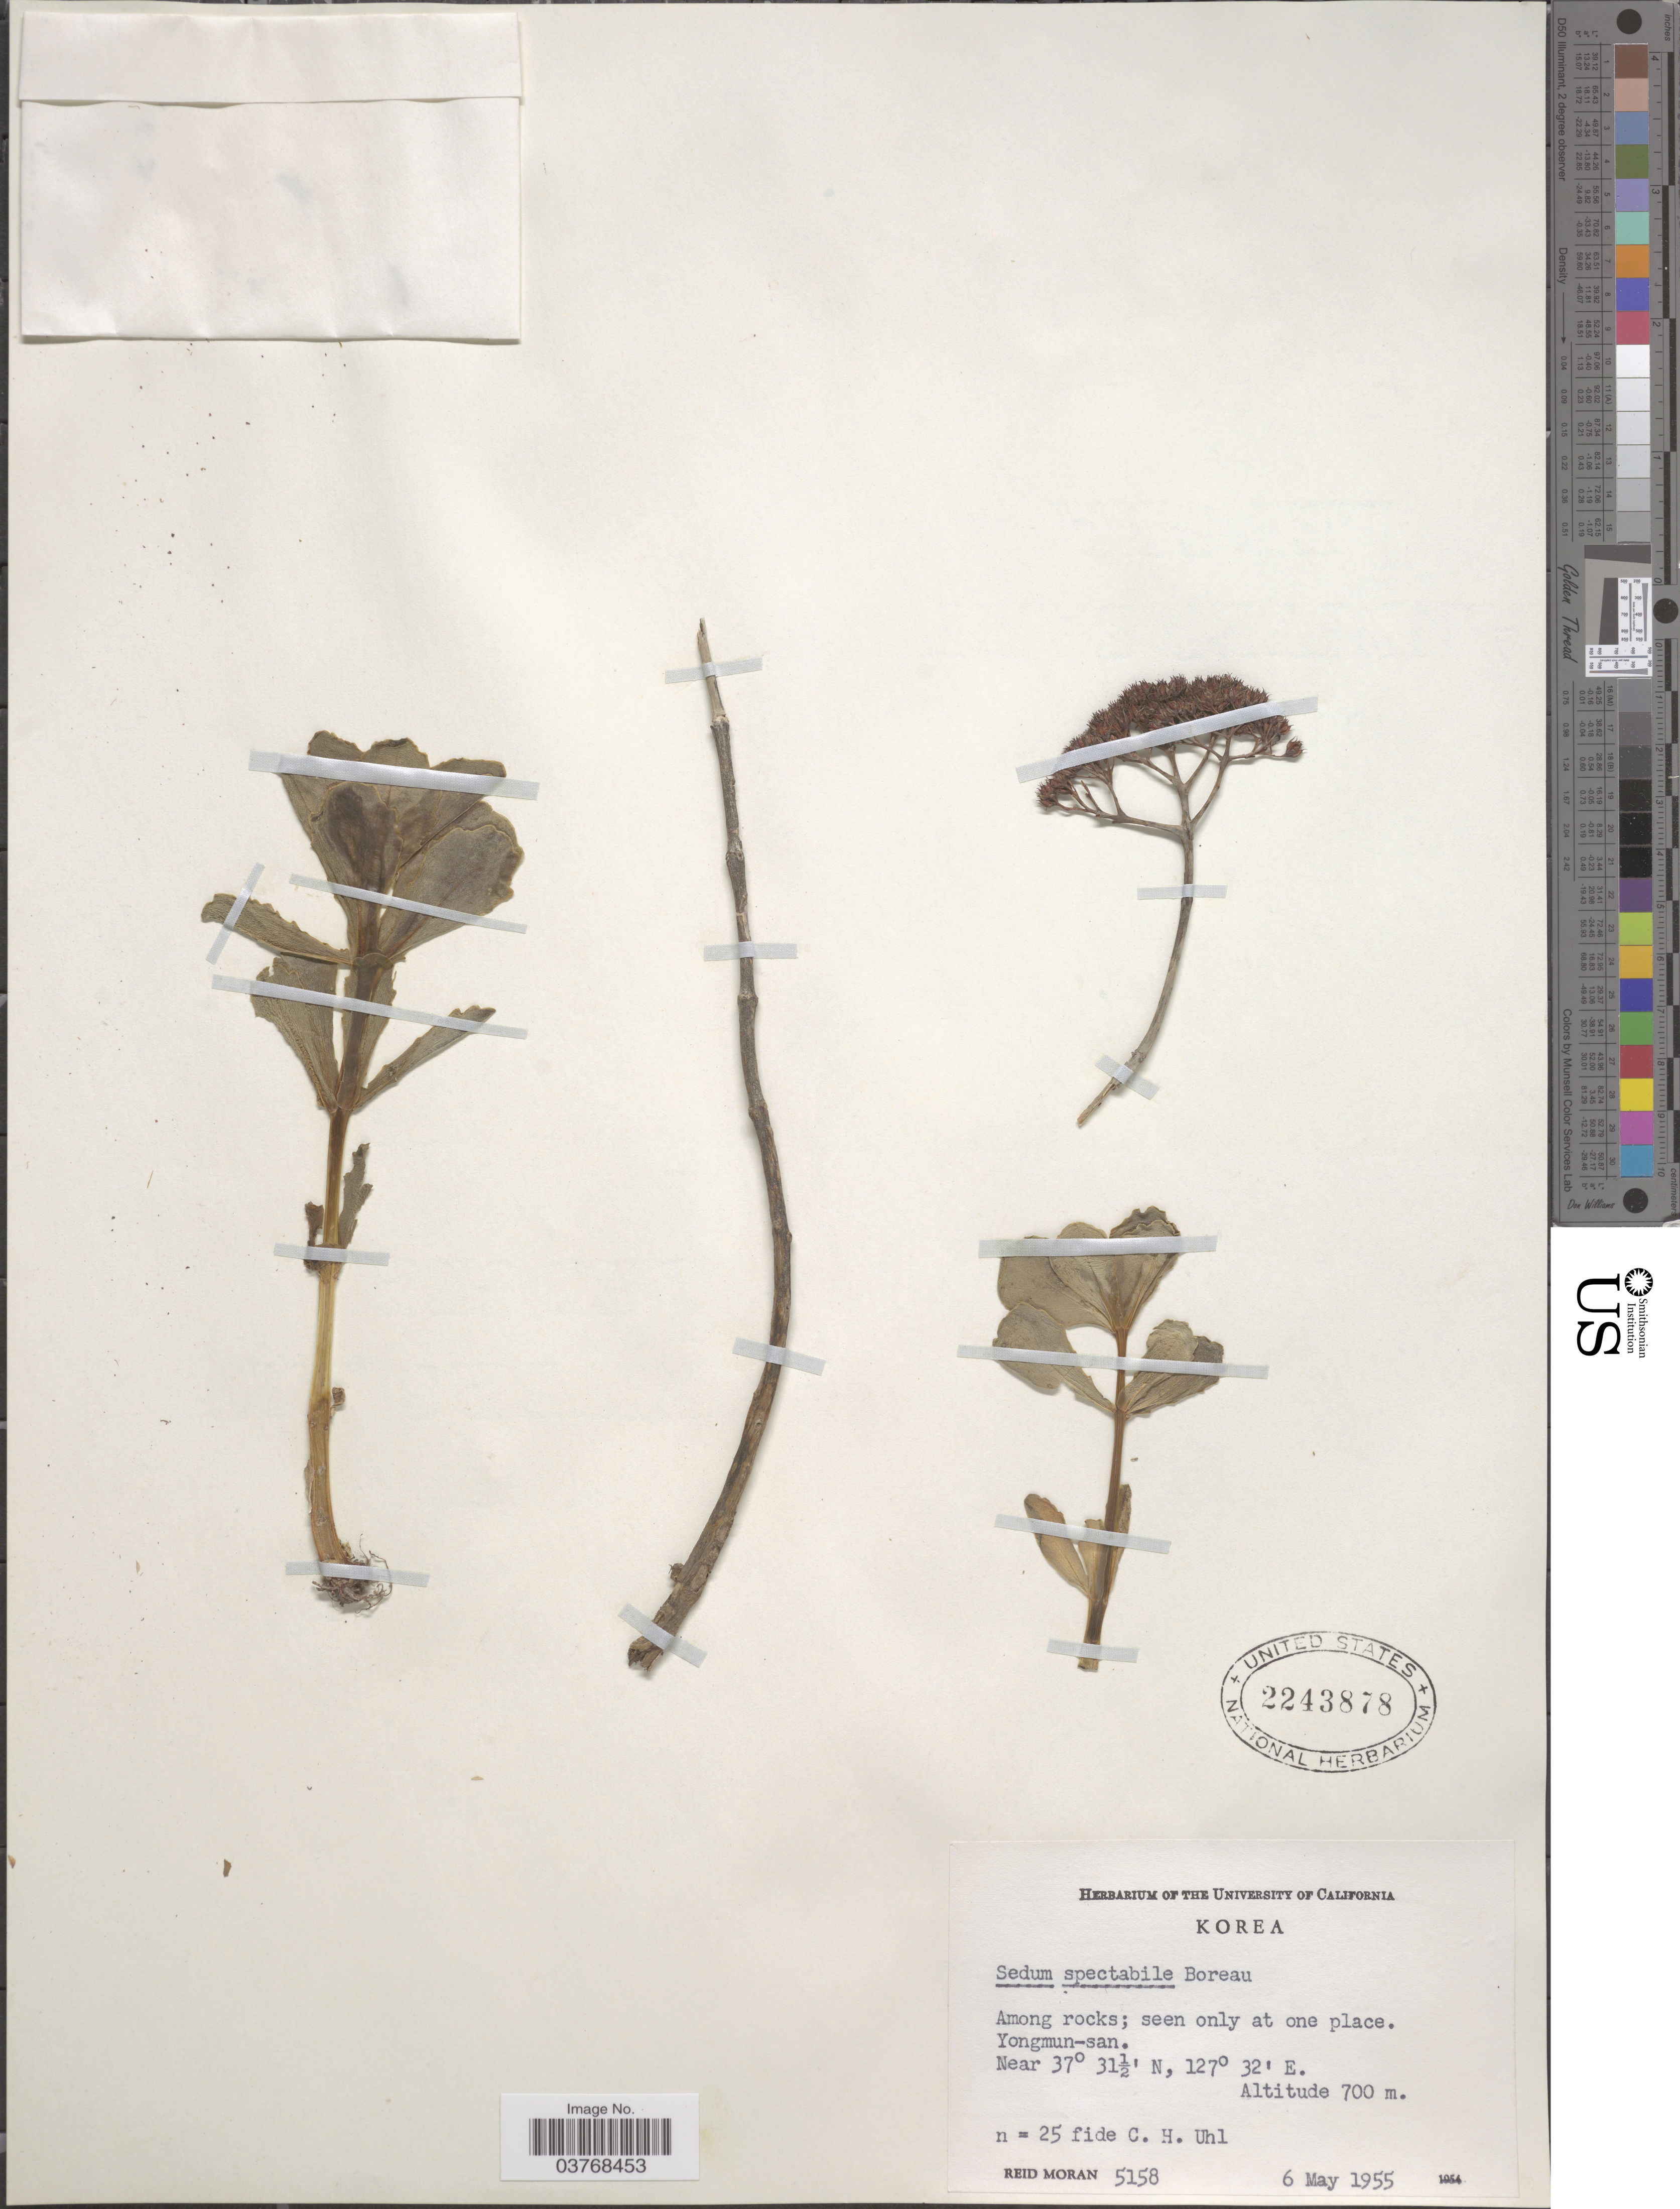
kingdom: Plantae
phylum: Tracheophyta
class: Magnoliopsida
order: Saxifragales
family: Crassulaceae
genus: Hylotelephium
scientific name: Hylotelephium spectabile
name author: (Boreau) H. Ohba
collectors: R. Moran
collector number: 5158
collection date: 1955-05-06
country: South Korea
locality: Yongmun-san.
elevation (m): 700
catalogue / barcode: US 2243878